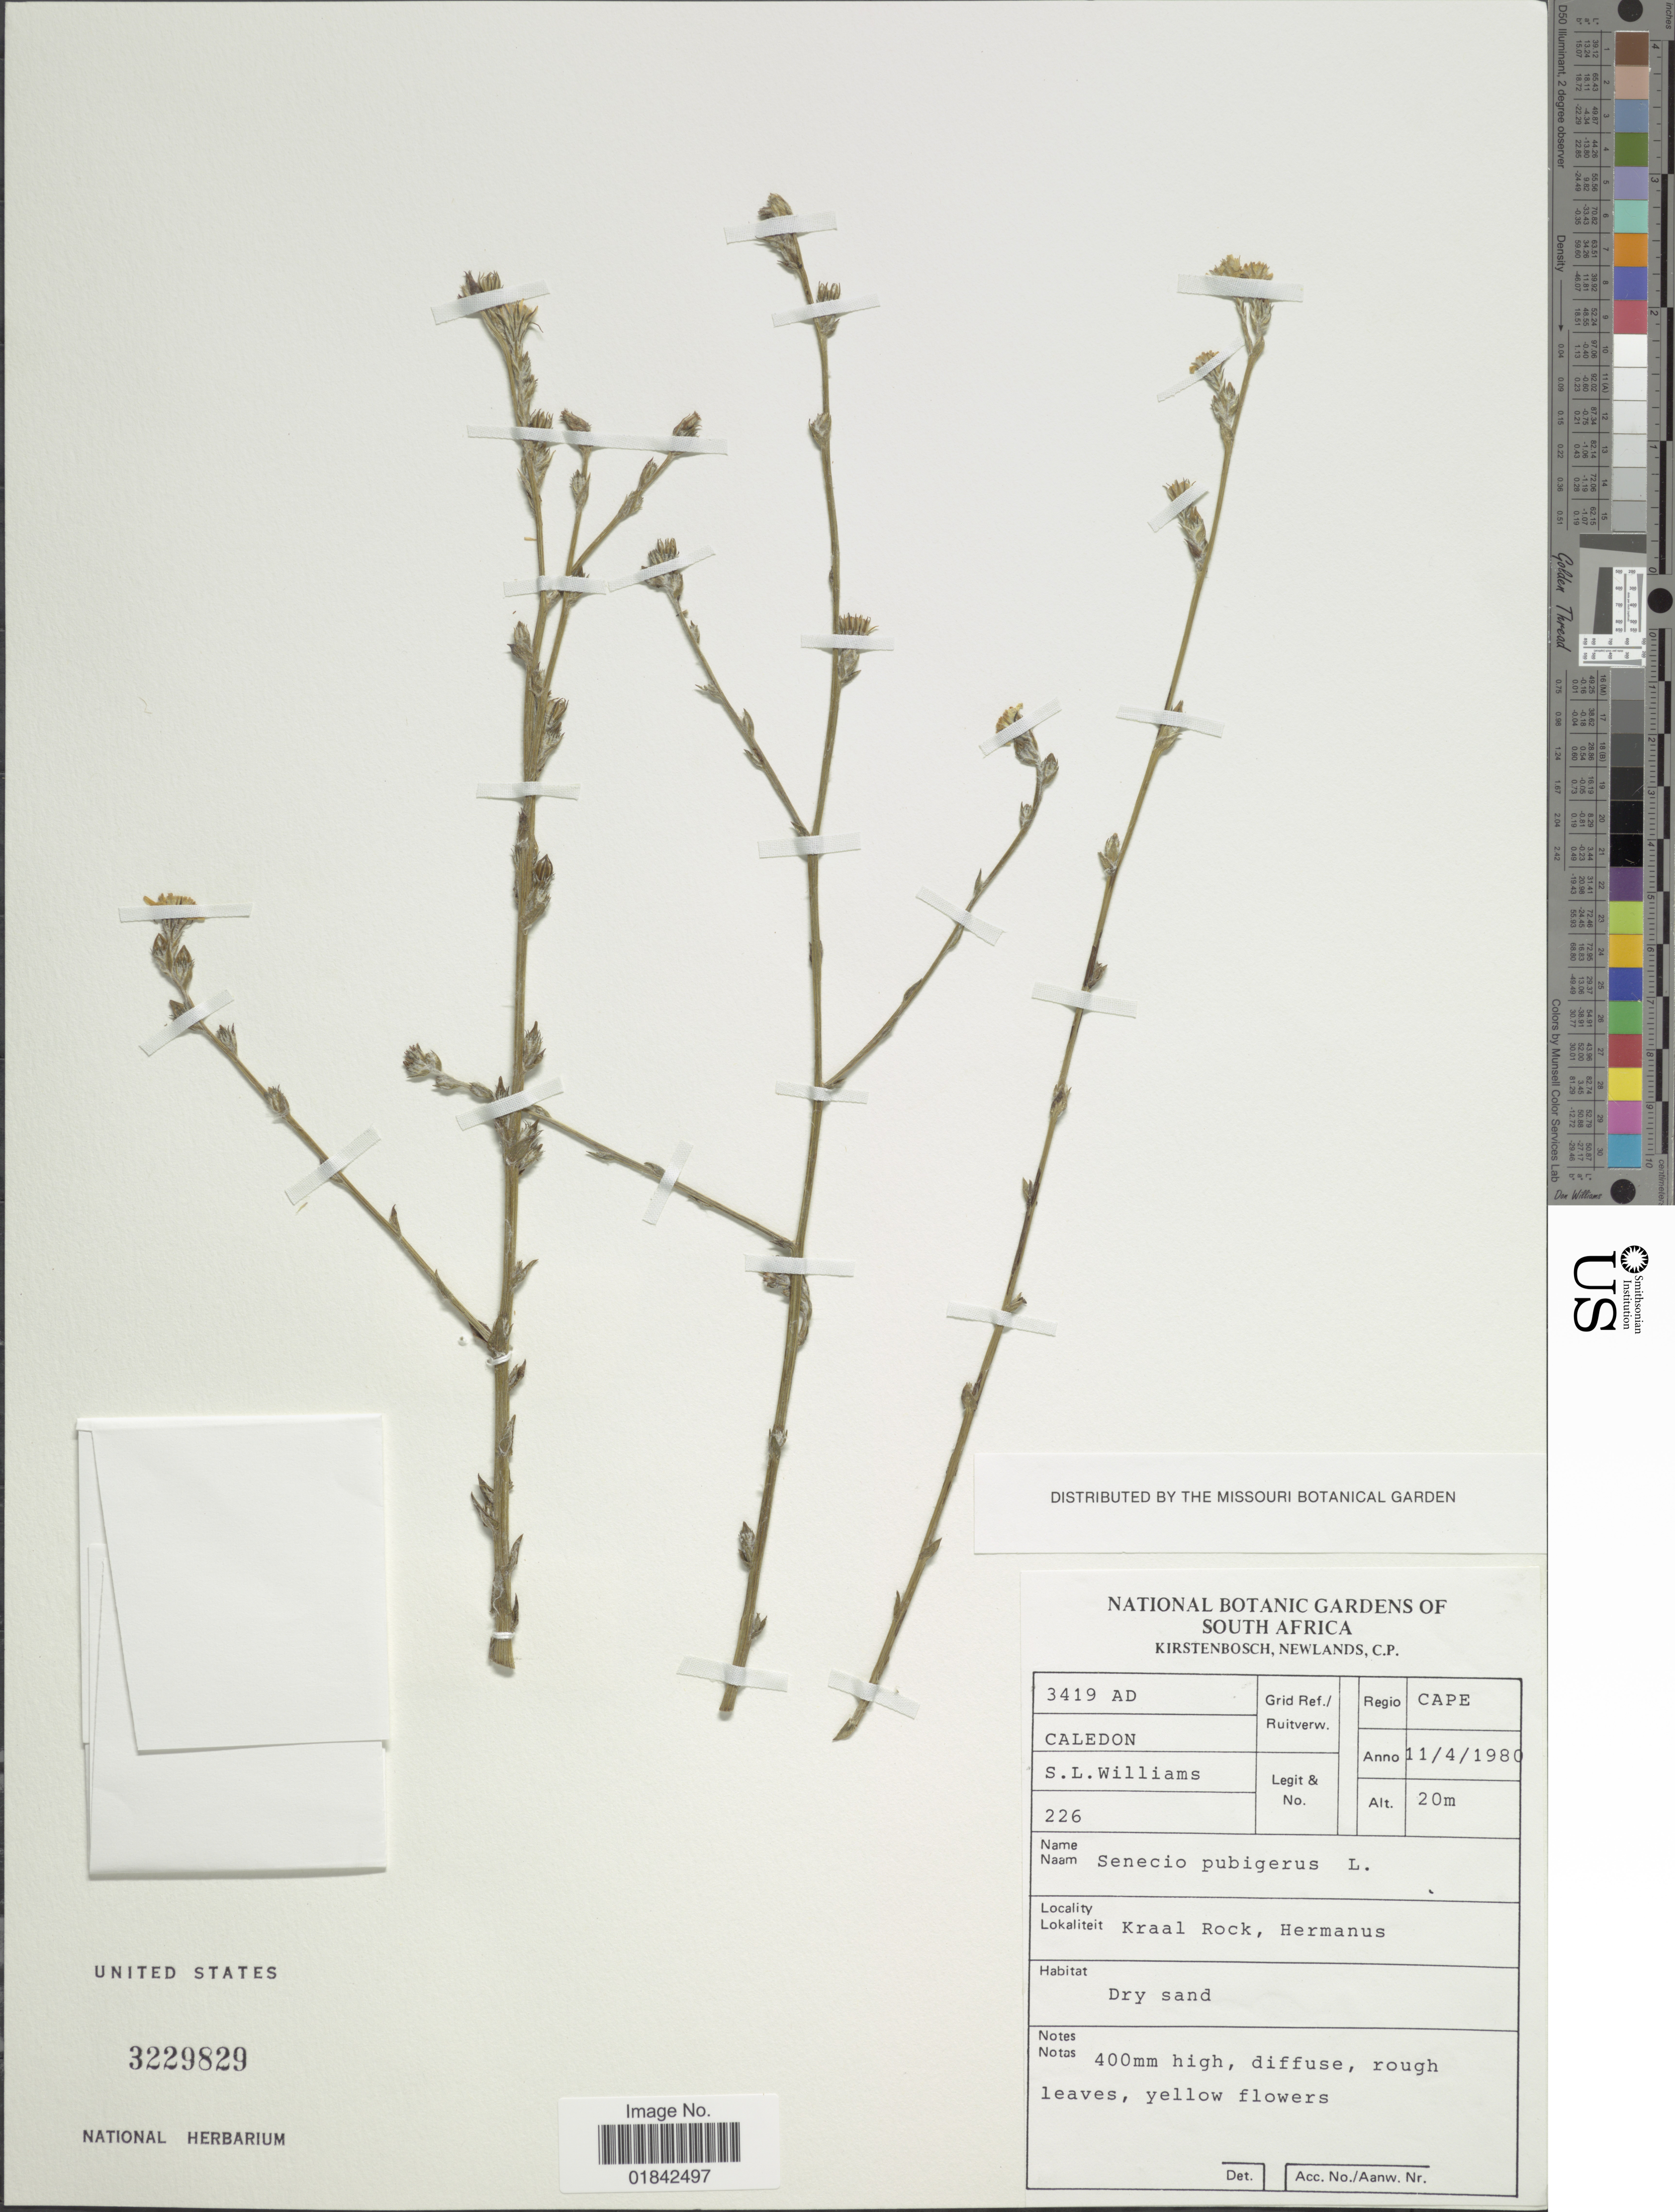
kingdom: Plantae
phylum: Tracheophyta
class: Magnoliopsida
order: Asterales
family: Asteraceae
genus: Senecio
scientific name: Senecio pubigerus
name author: L.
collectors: S. L. Williams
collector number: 226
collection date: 1980-04-11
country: South Africa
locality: Regio Cape. Kraal Rock, Hermanus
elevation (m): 20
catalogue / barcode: US 3229829